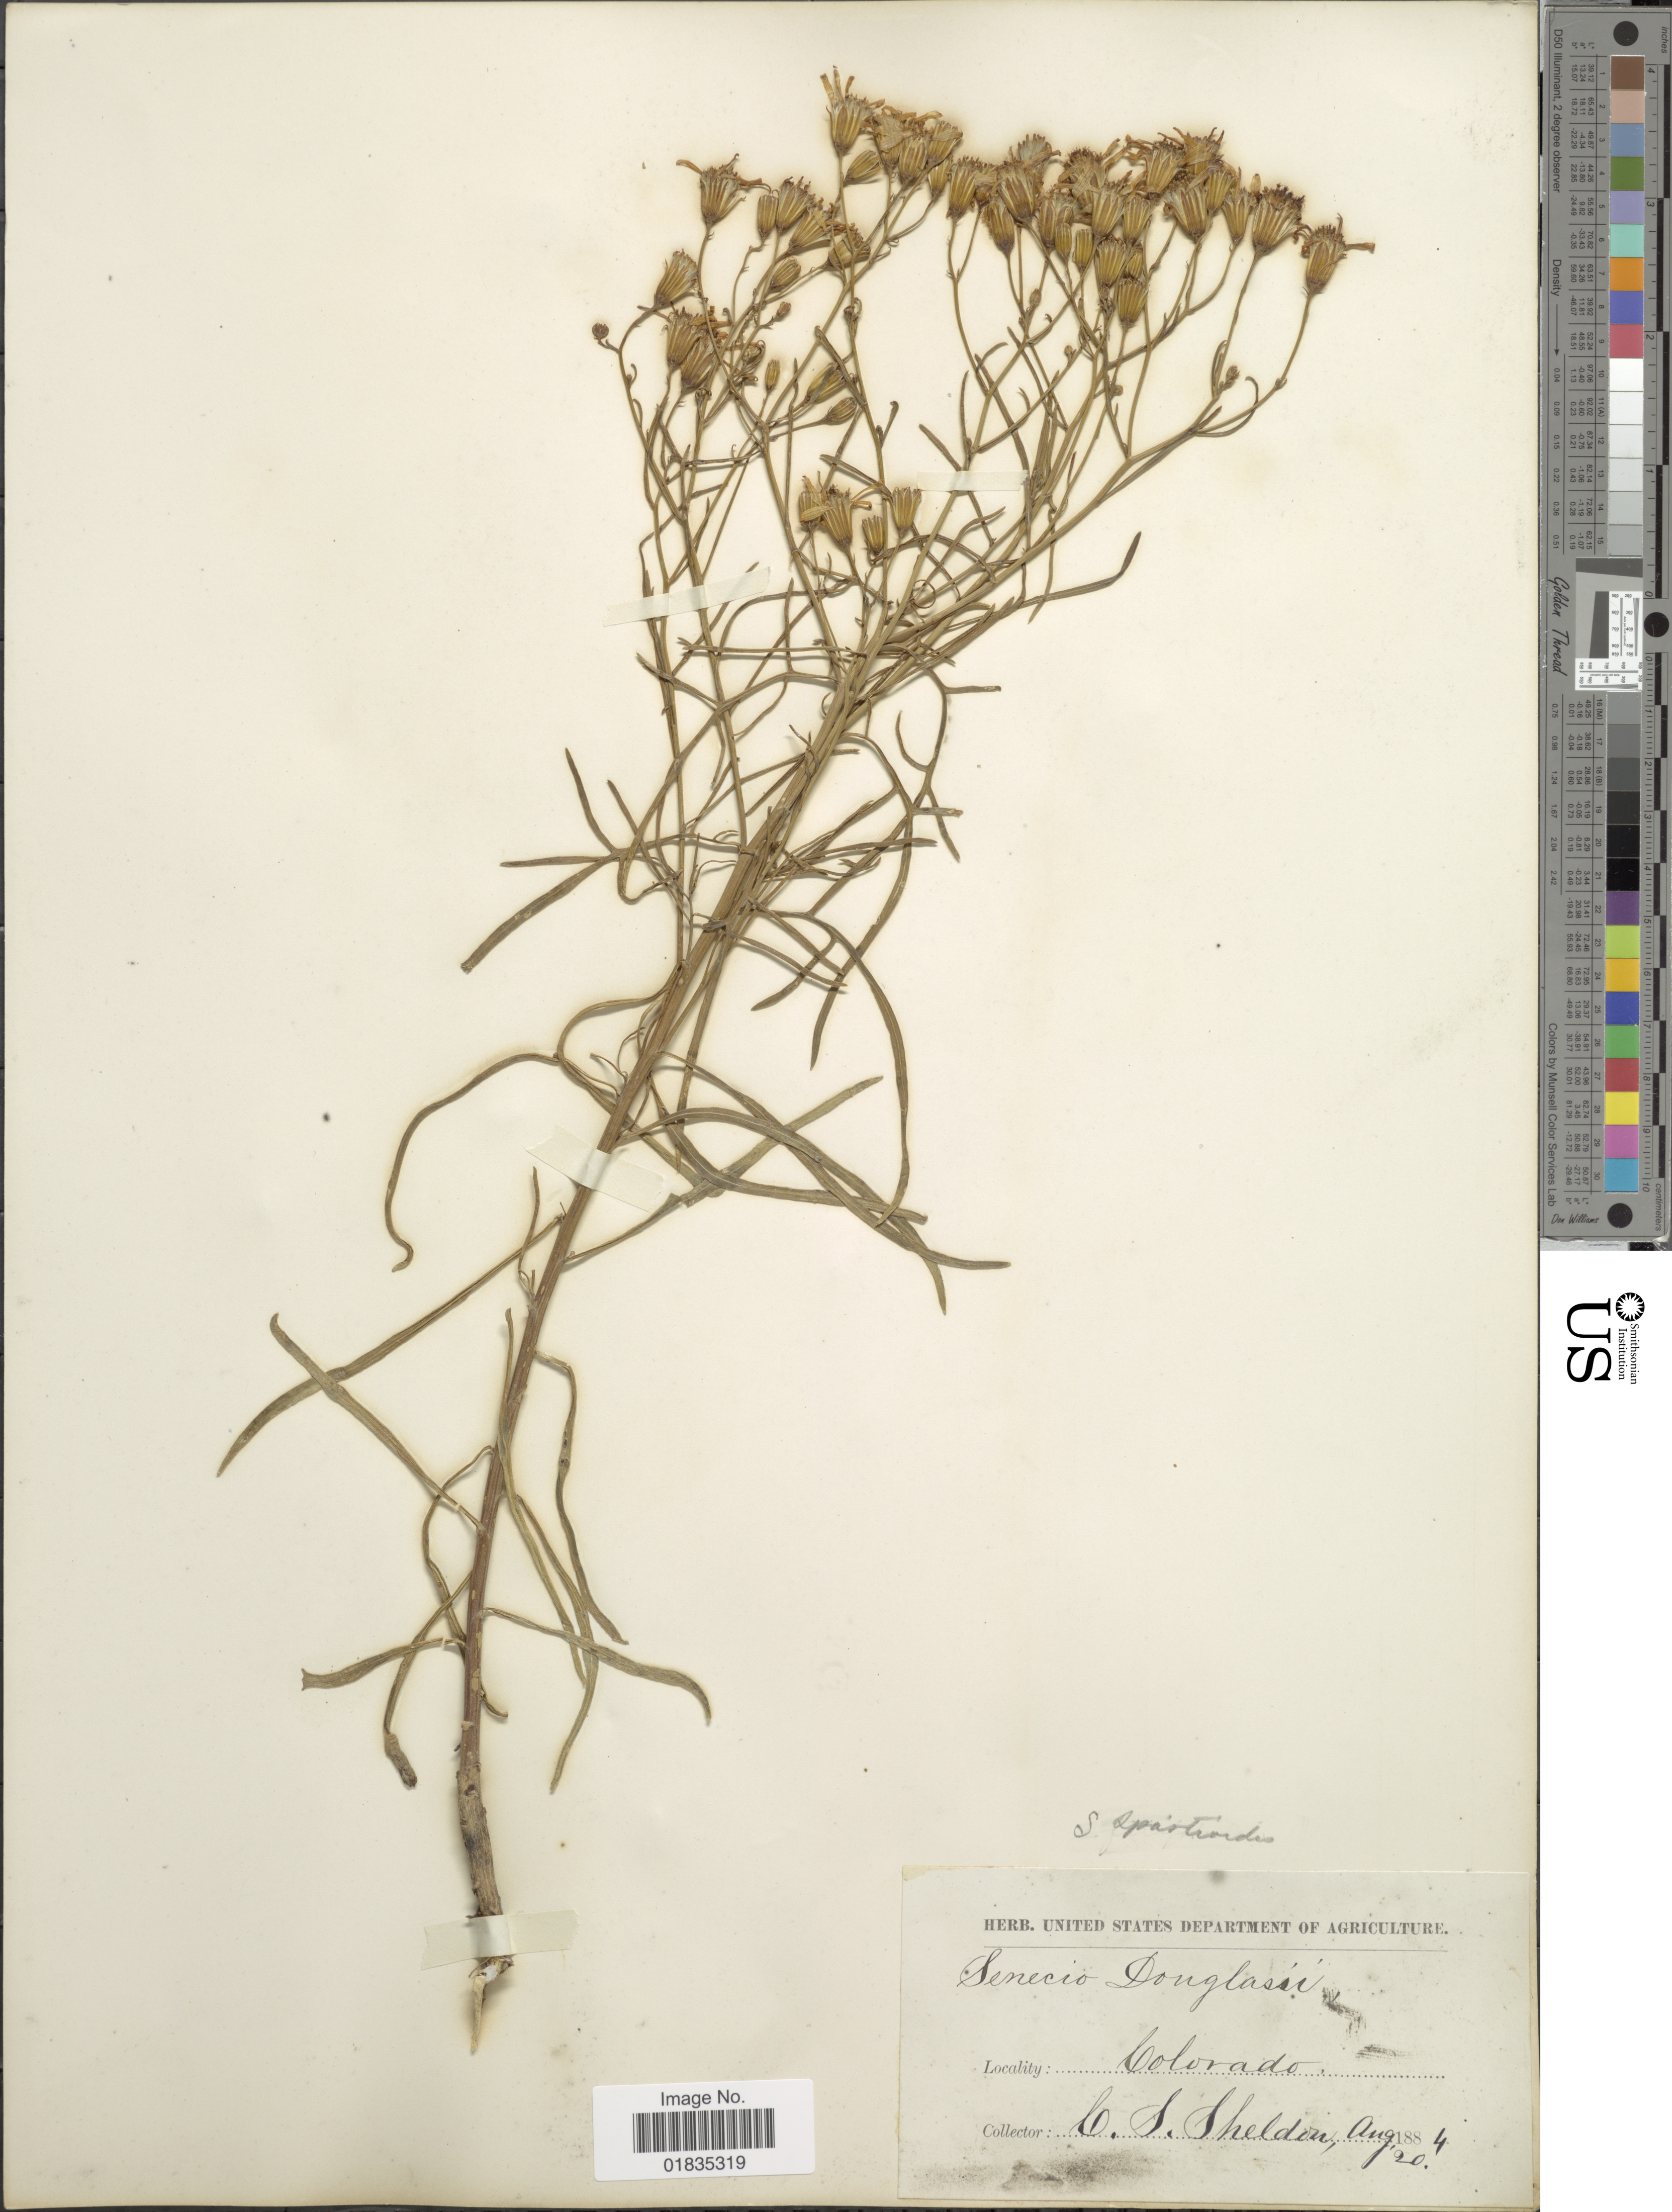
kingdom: Plantae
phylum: Tracheophyta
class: Magnoliopsida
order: Asterales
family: Asteraceae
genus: Senecio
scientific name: Senecio spartioides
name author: Torr. & A. Gray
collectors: C. S. Sheldon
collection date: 1884-08-20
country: United States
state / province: Colorado